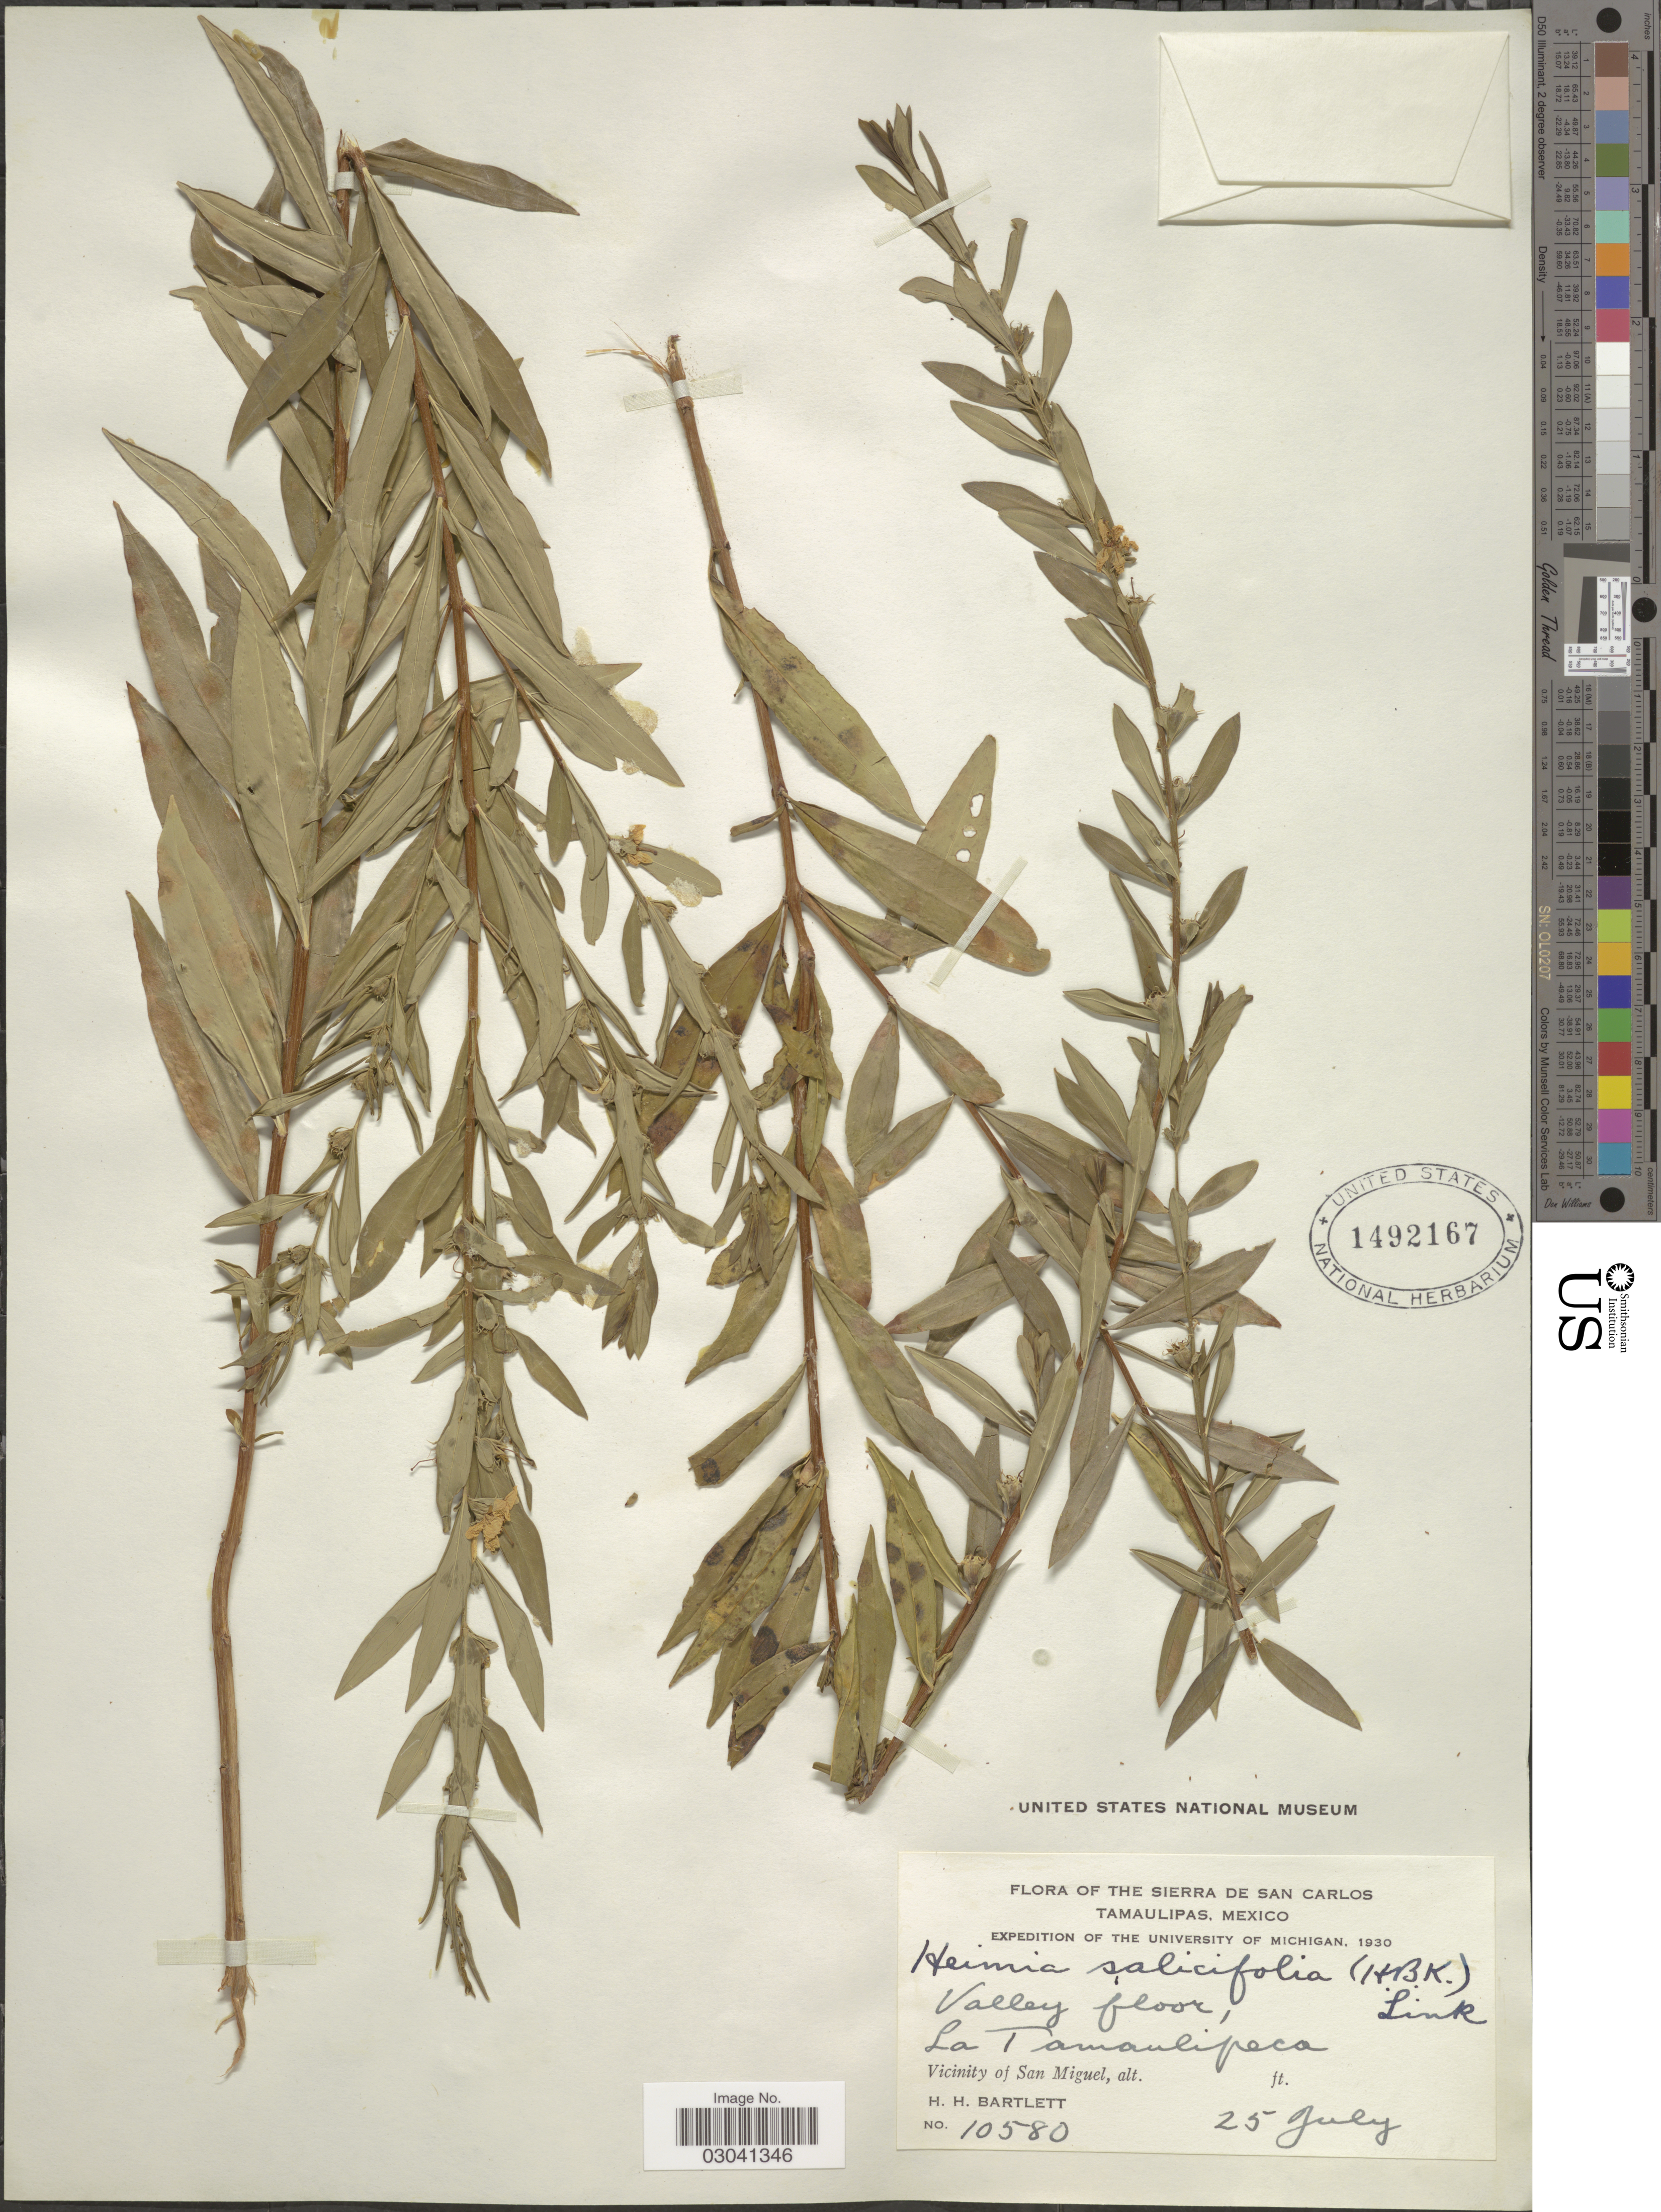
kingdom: Plantae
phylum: Tracheophyta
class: Magnoliopsida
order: Myrtales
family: Lythraceae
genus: Heimia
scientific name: Heimia salicifolia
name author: Link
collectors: H. H. Bartlett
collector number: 10580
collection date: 1930-07-25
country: Mexico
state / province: Tamaulipas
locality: The Sierra De San Carlos, Tamaulipas, Valley floor, La Tamaulipeca, Vicinity of San Miguel.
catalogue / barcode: US 1492167